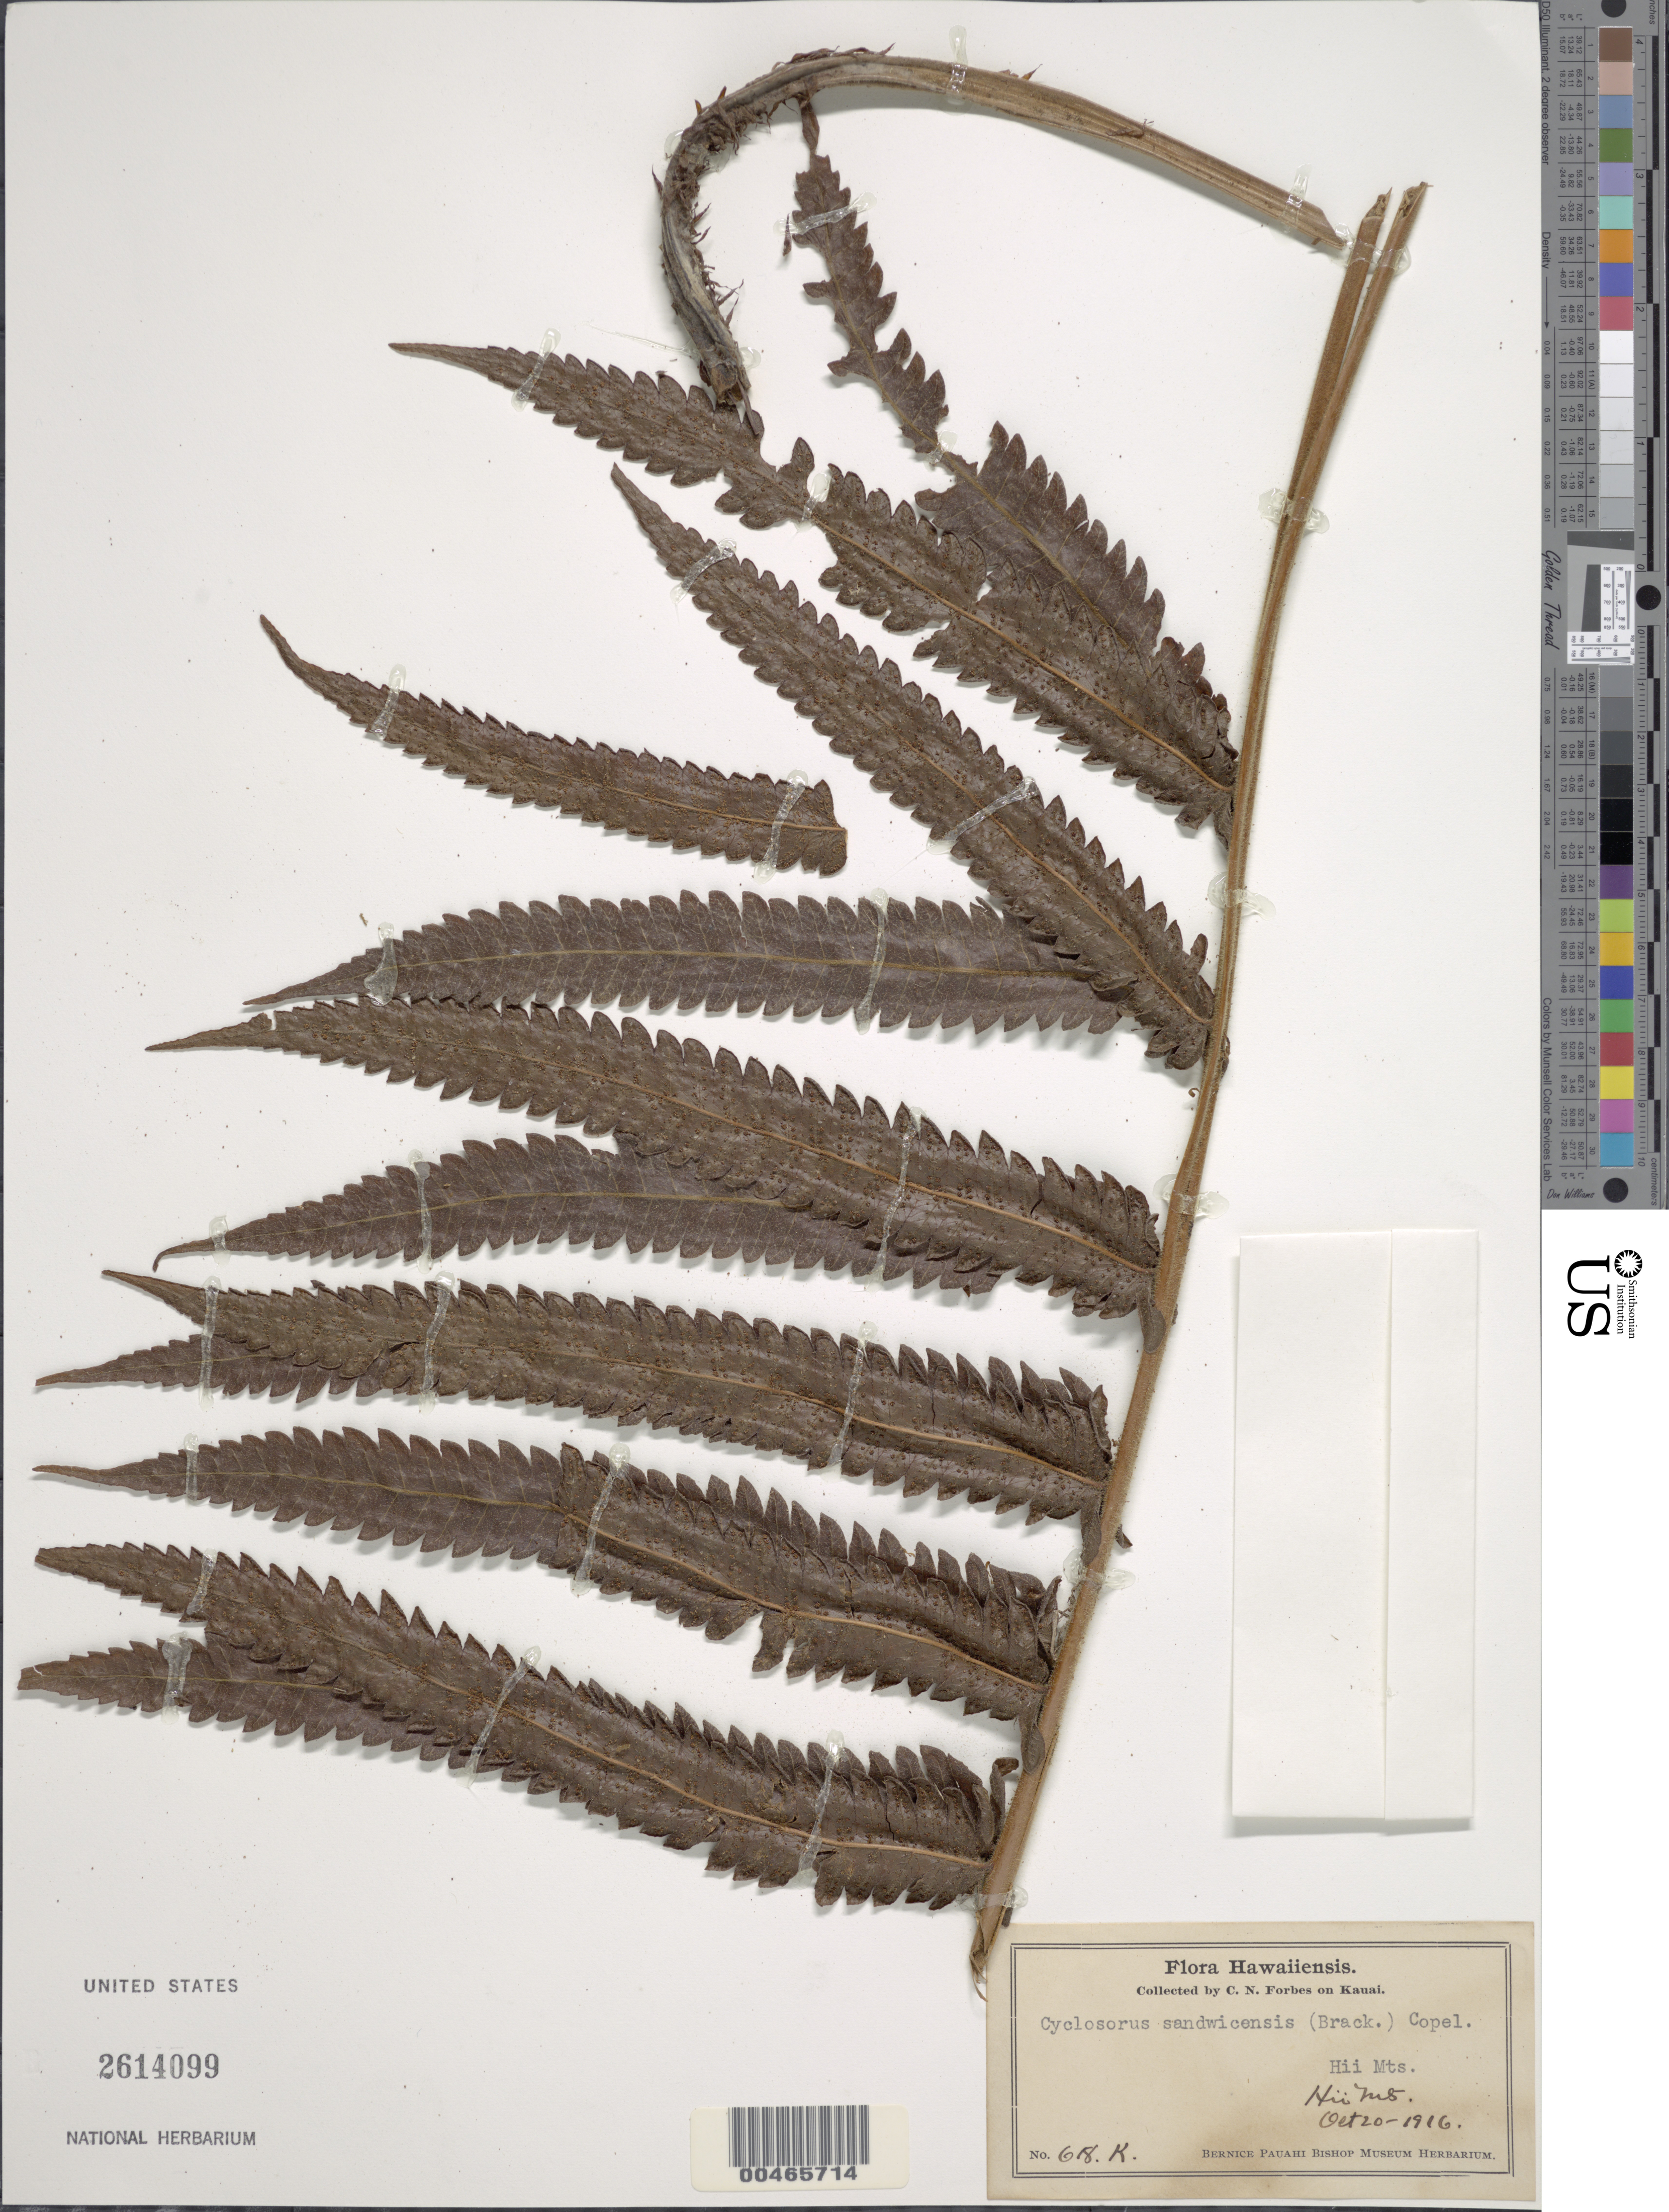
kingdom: Plantae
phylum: Tracheophyta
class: Polypodiopsida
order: Polypodiales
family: Thelypteridaceae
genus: Cyclosorus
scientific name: Cyclosorus sandwicensis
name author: Copel.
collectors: C. N. Forbes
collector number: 618.K.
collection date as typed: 20 Oct 1916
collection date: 1916-10-20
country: United States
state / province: Hawaii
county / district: Kauai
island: Kaua'i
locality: Hii Mts.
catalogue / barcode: US 2614099